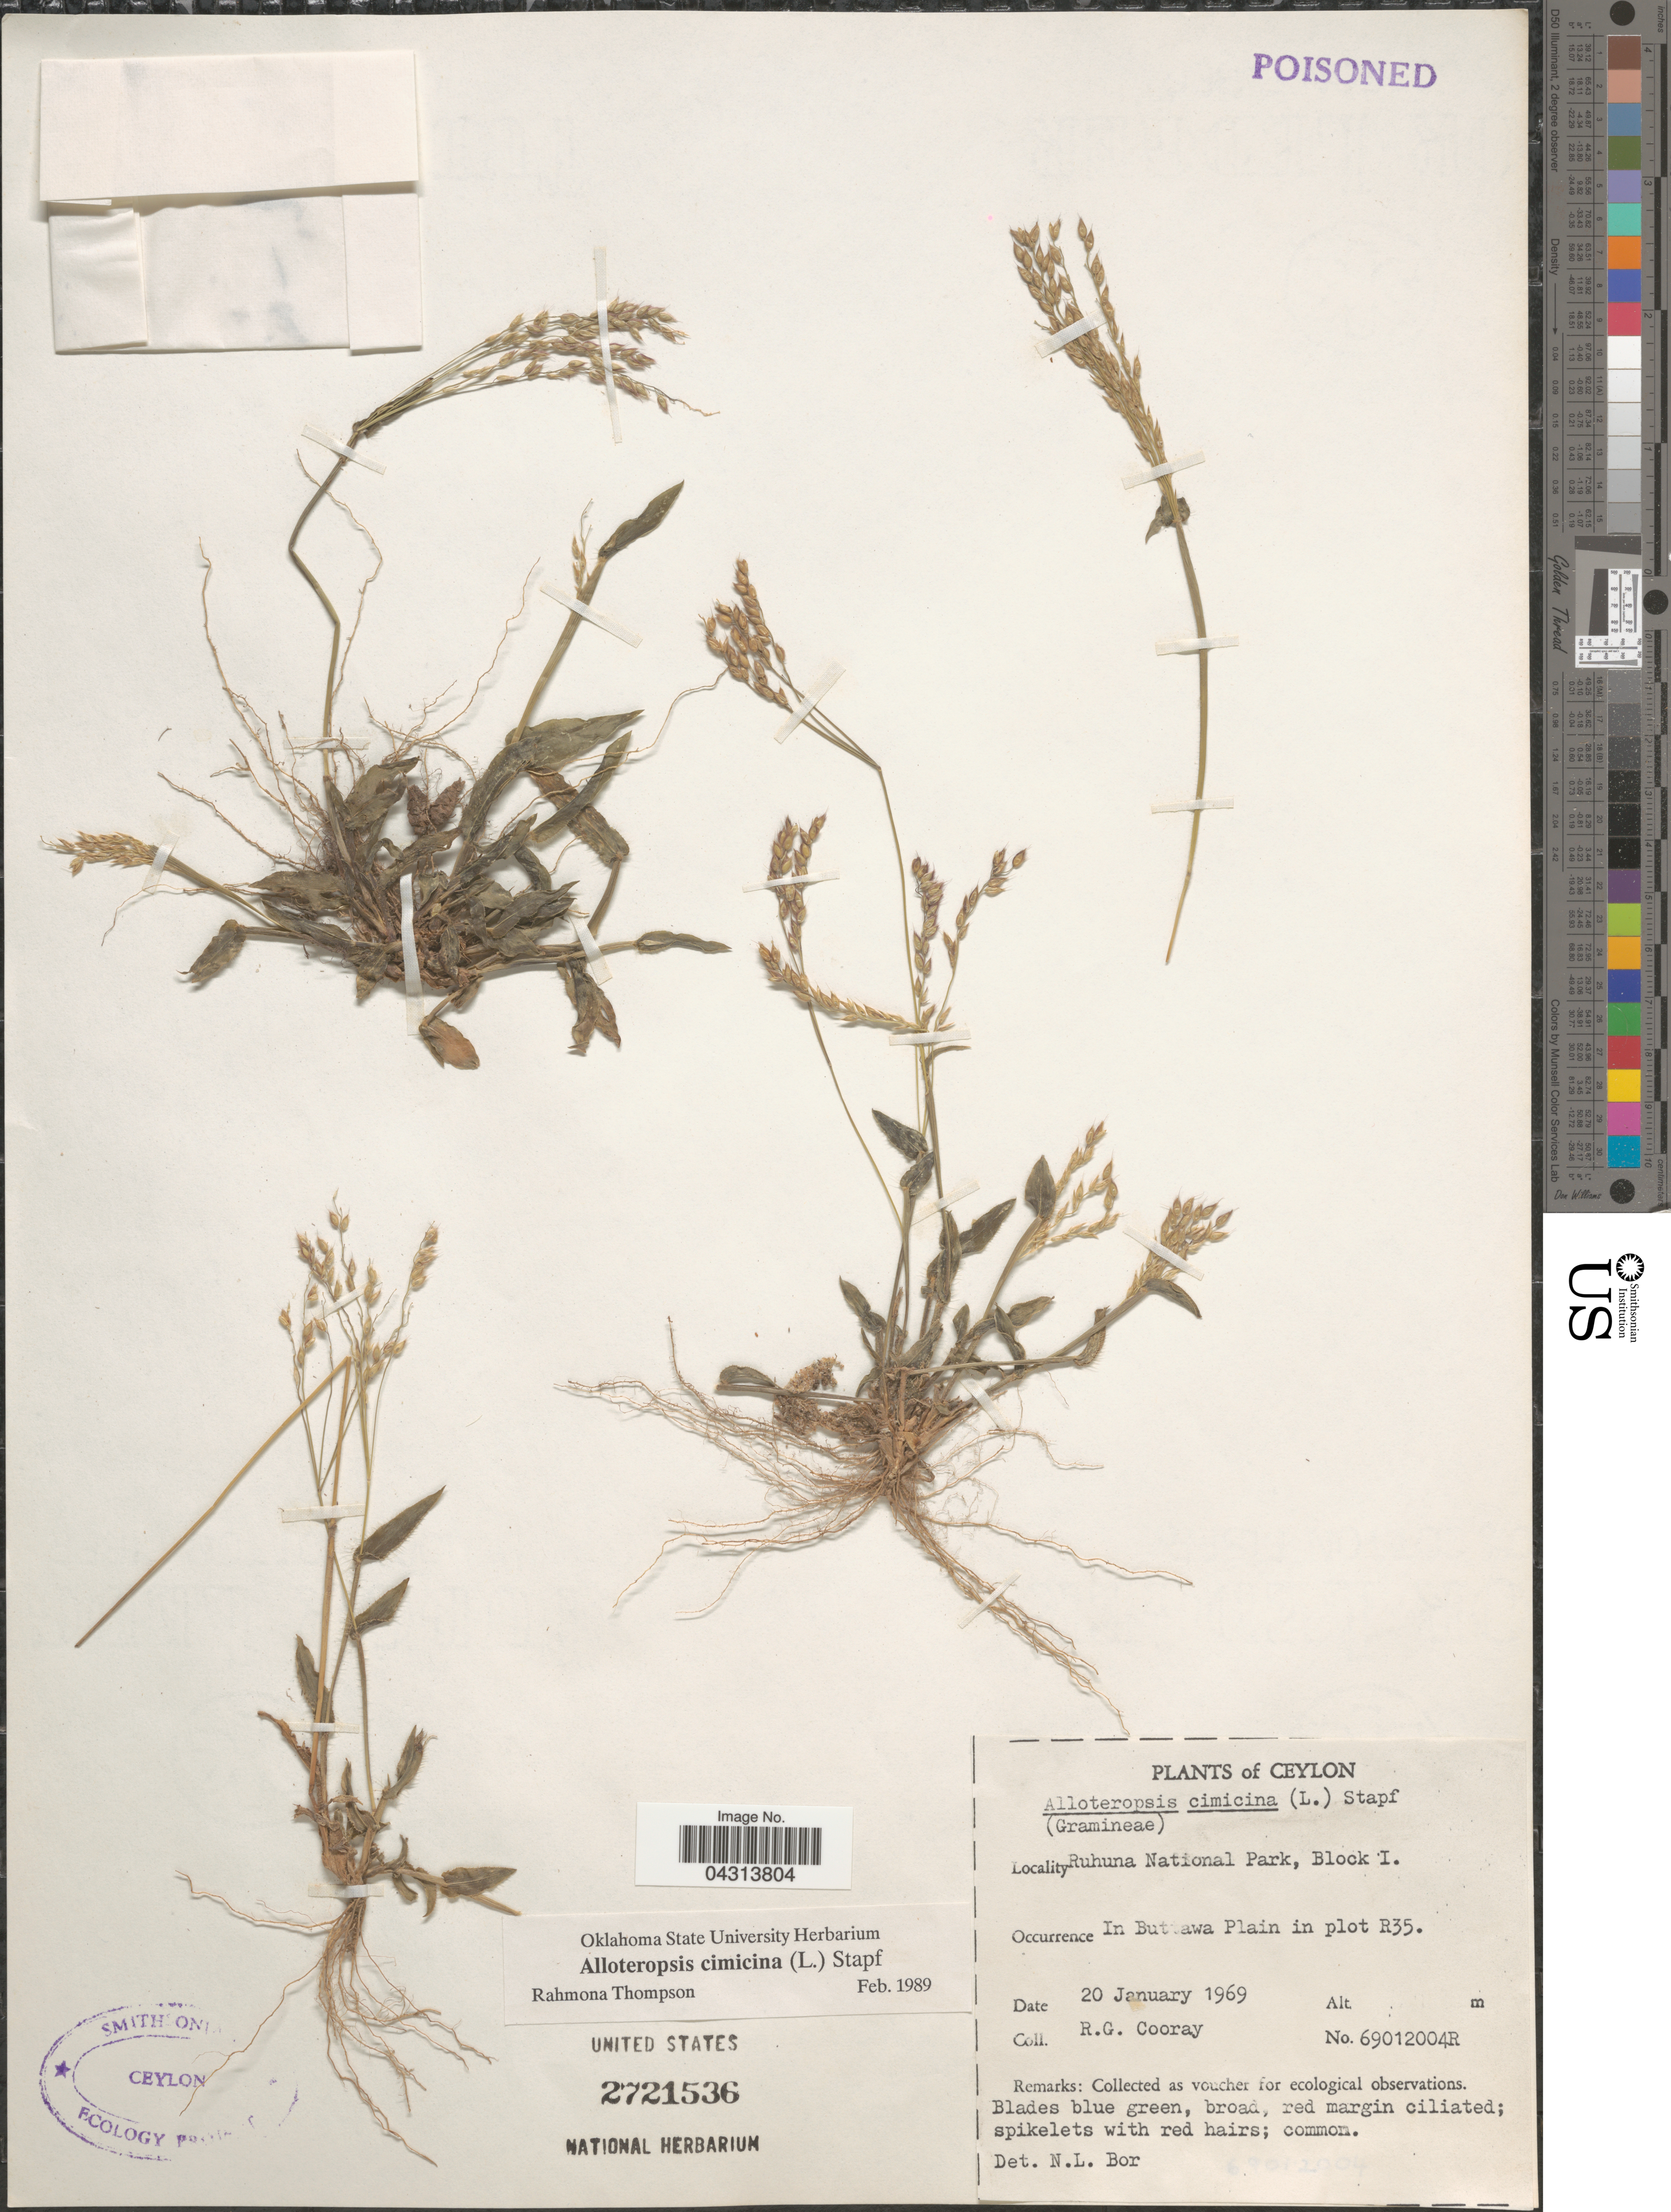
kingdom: Plantae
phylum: Tracheophyta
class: Liliopsida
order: Poales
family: Poaceae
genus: Alloteropsis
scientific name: Alloteropsis cimicina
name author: (L.) Stapf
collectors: R. Cooray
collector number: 69012004R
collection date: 1969-01-20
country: Sri Lanka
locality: Ceylon. Rahuna National Park, Block I. In Buttawa Plain in plot R35.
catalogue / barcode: US 2721536